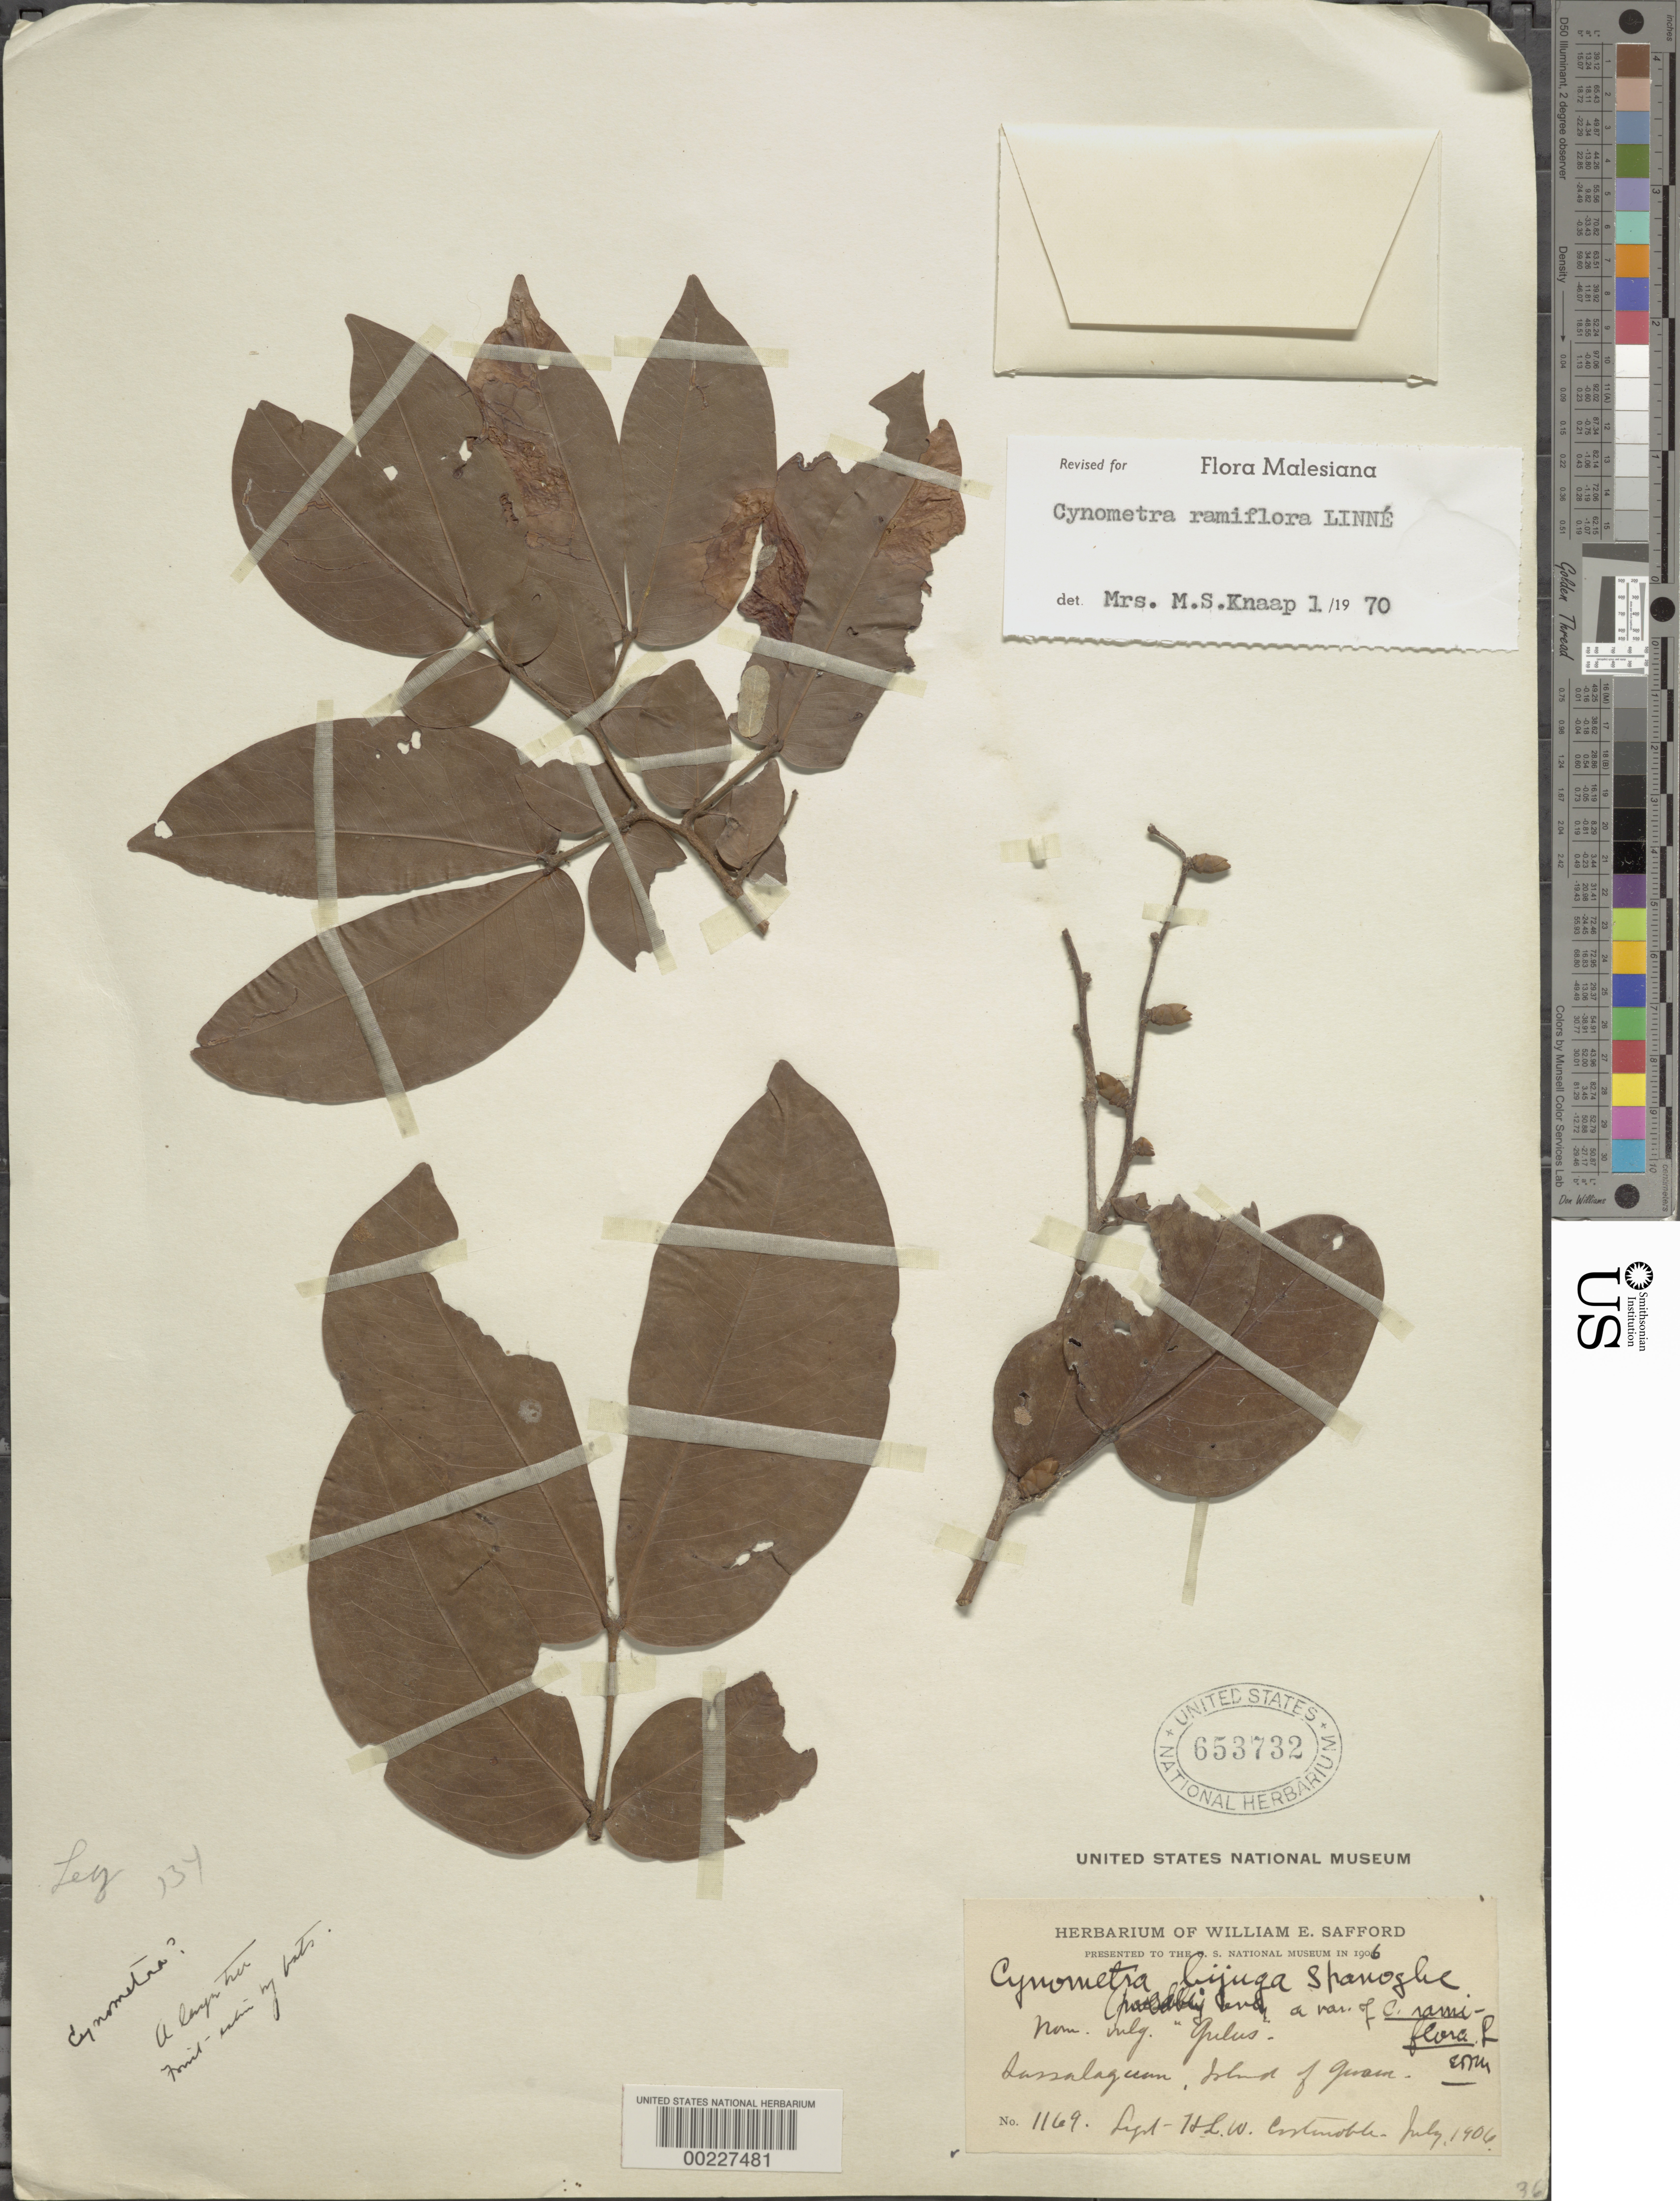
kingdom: Plantae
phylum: Tracheophyta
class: Magnoliopsida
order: Fabales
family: Fabaceae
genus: Cynometra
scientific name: Cynometra ramiflora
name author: L.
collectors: H. Costenoble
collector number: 1169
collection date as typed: Jul 1906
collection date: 1906-07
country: Guam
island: Guam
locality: Sassalaguam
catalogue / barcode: US 653732